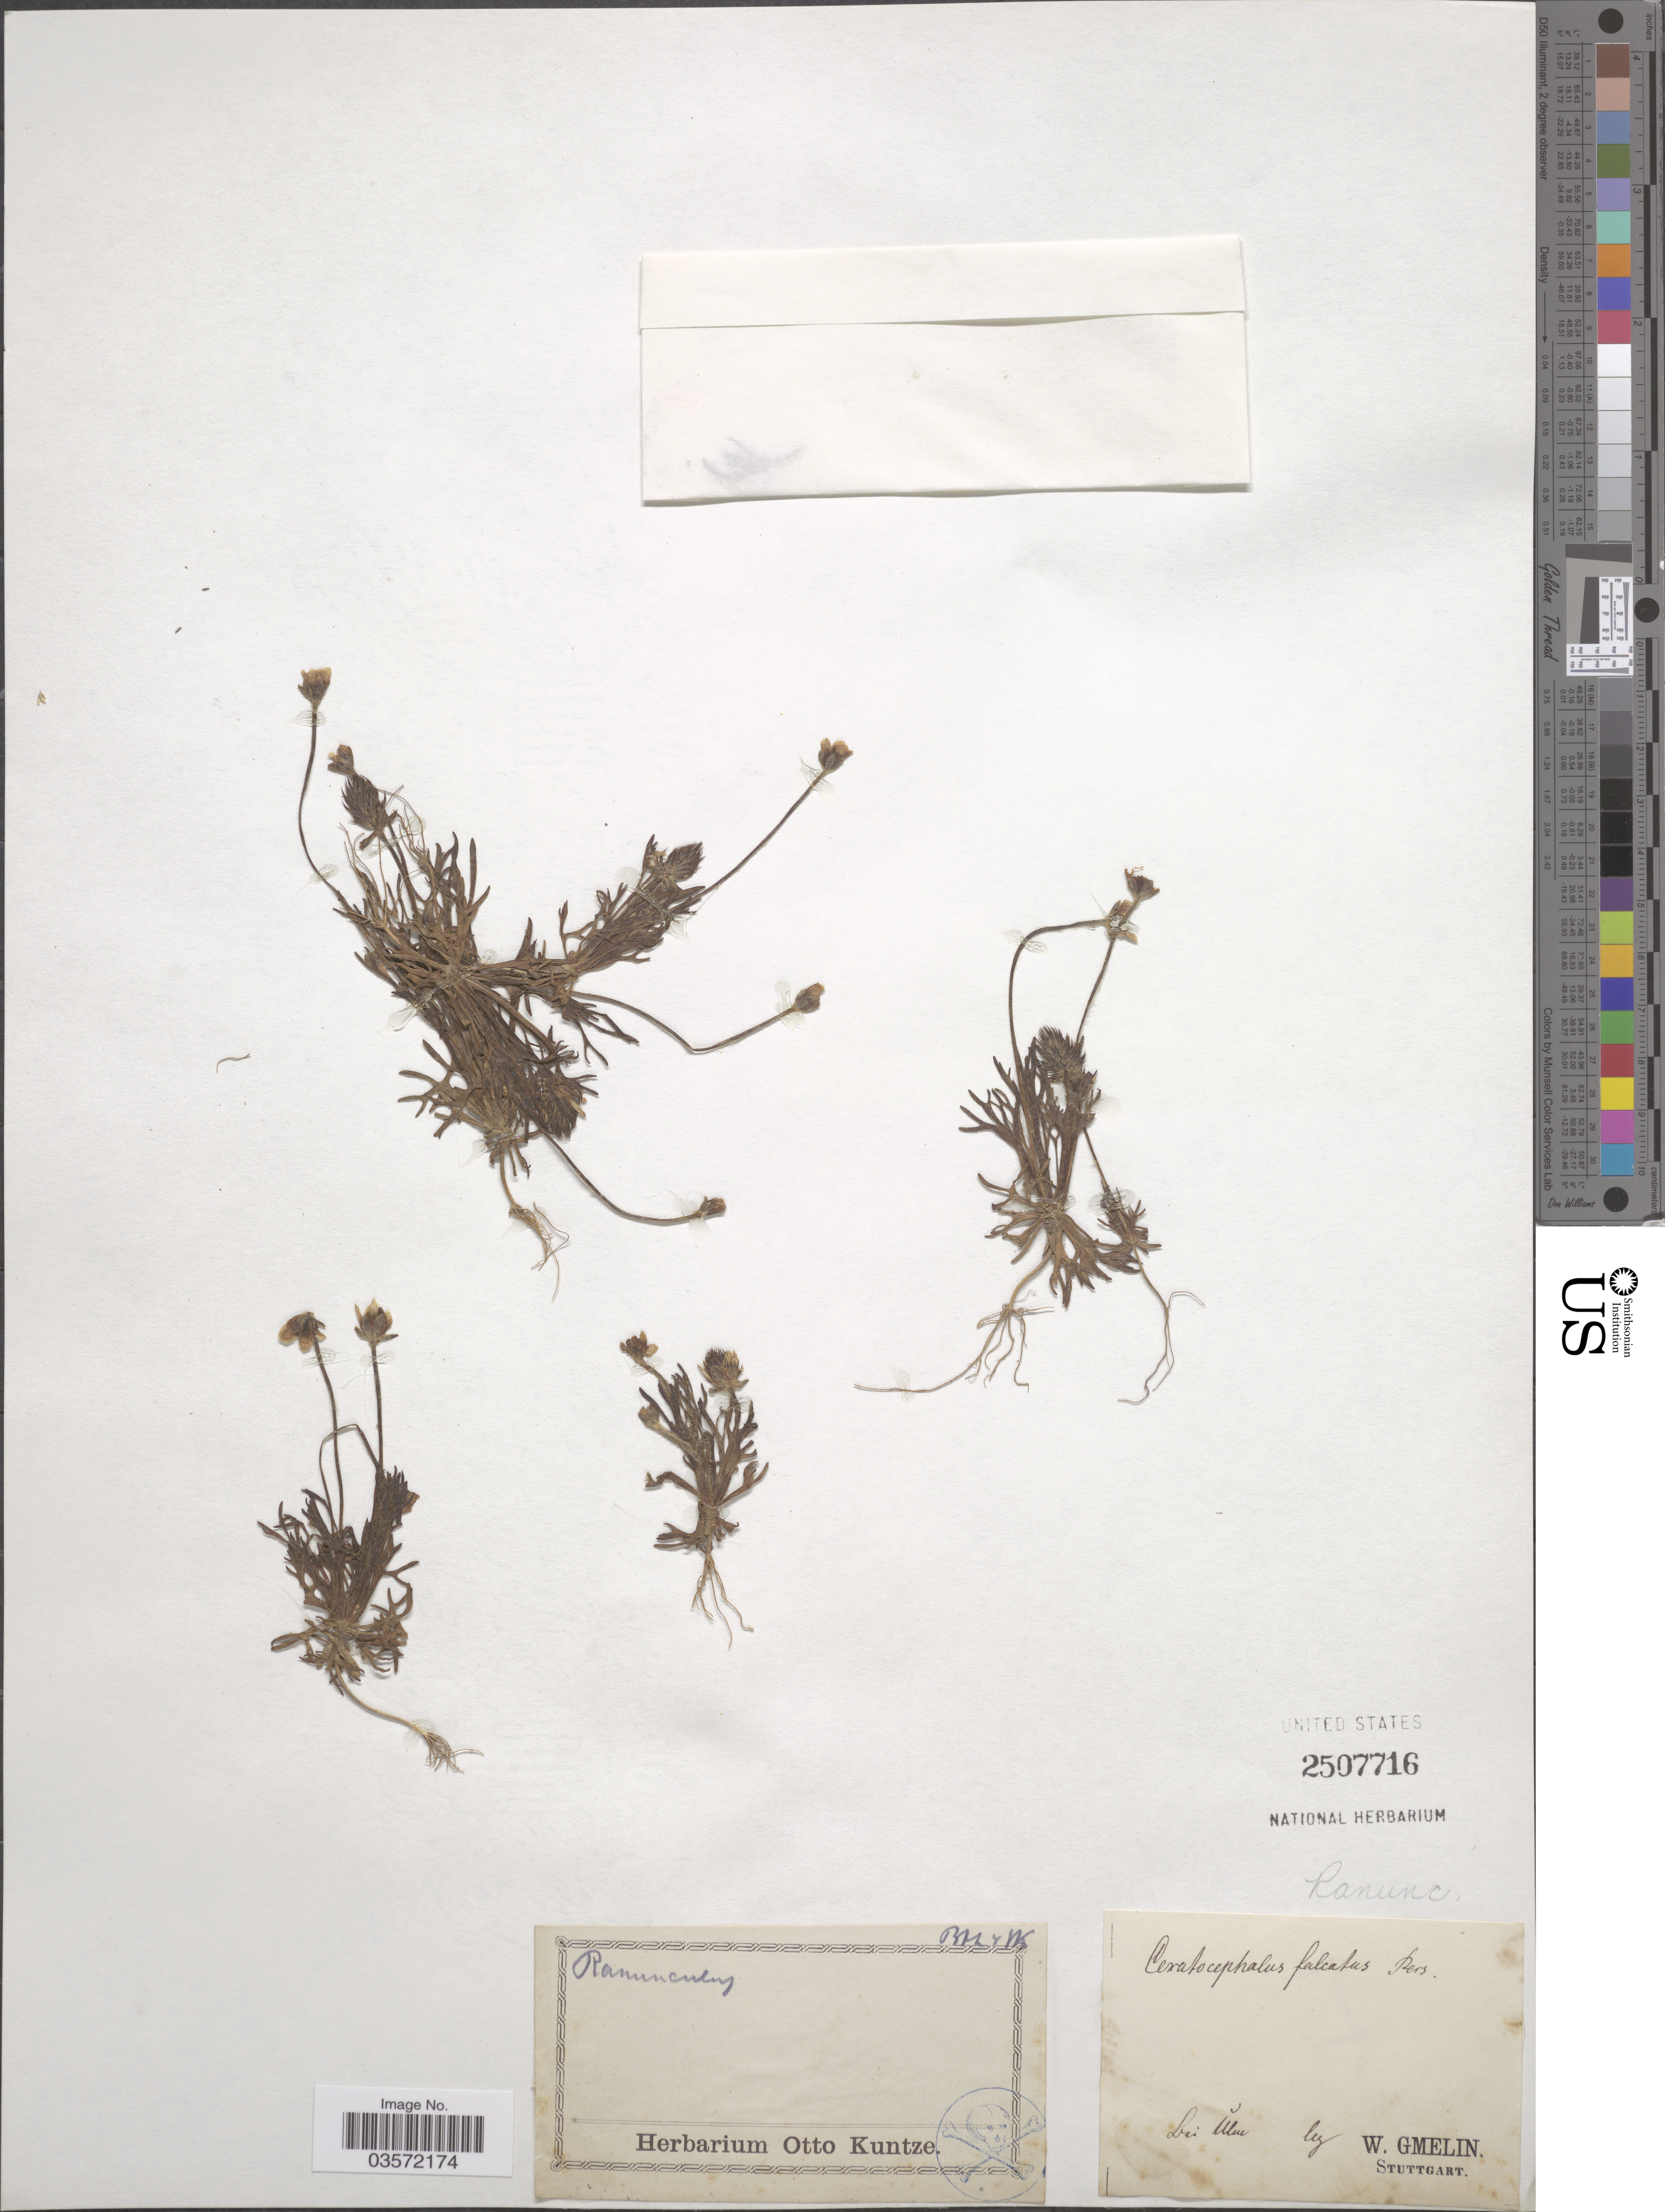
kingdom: Plantae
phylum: Tracheophyta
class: Magnoliopsida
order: Ranunculales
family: Ranunculaceae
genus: Ranunculus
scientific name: Ranunculus sp.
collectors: W. Gmelin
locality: Bei Ulue. [interpreted]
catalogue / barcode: US 2507716